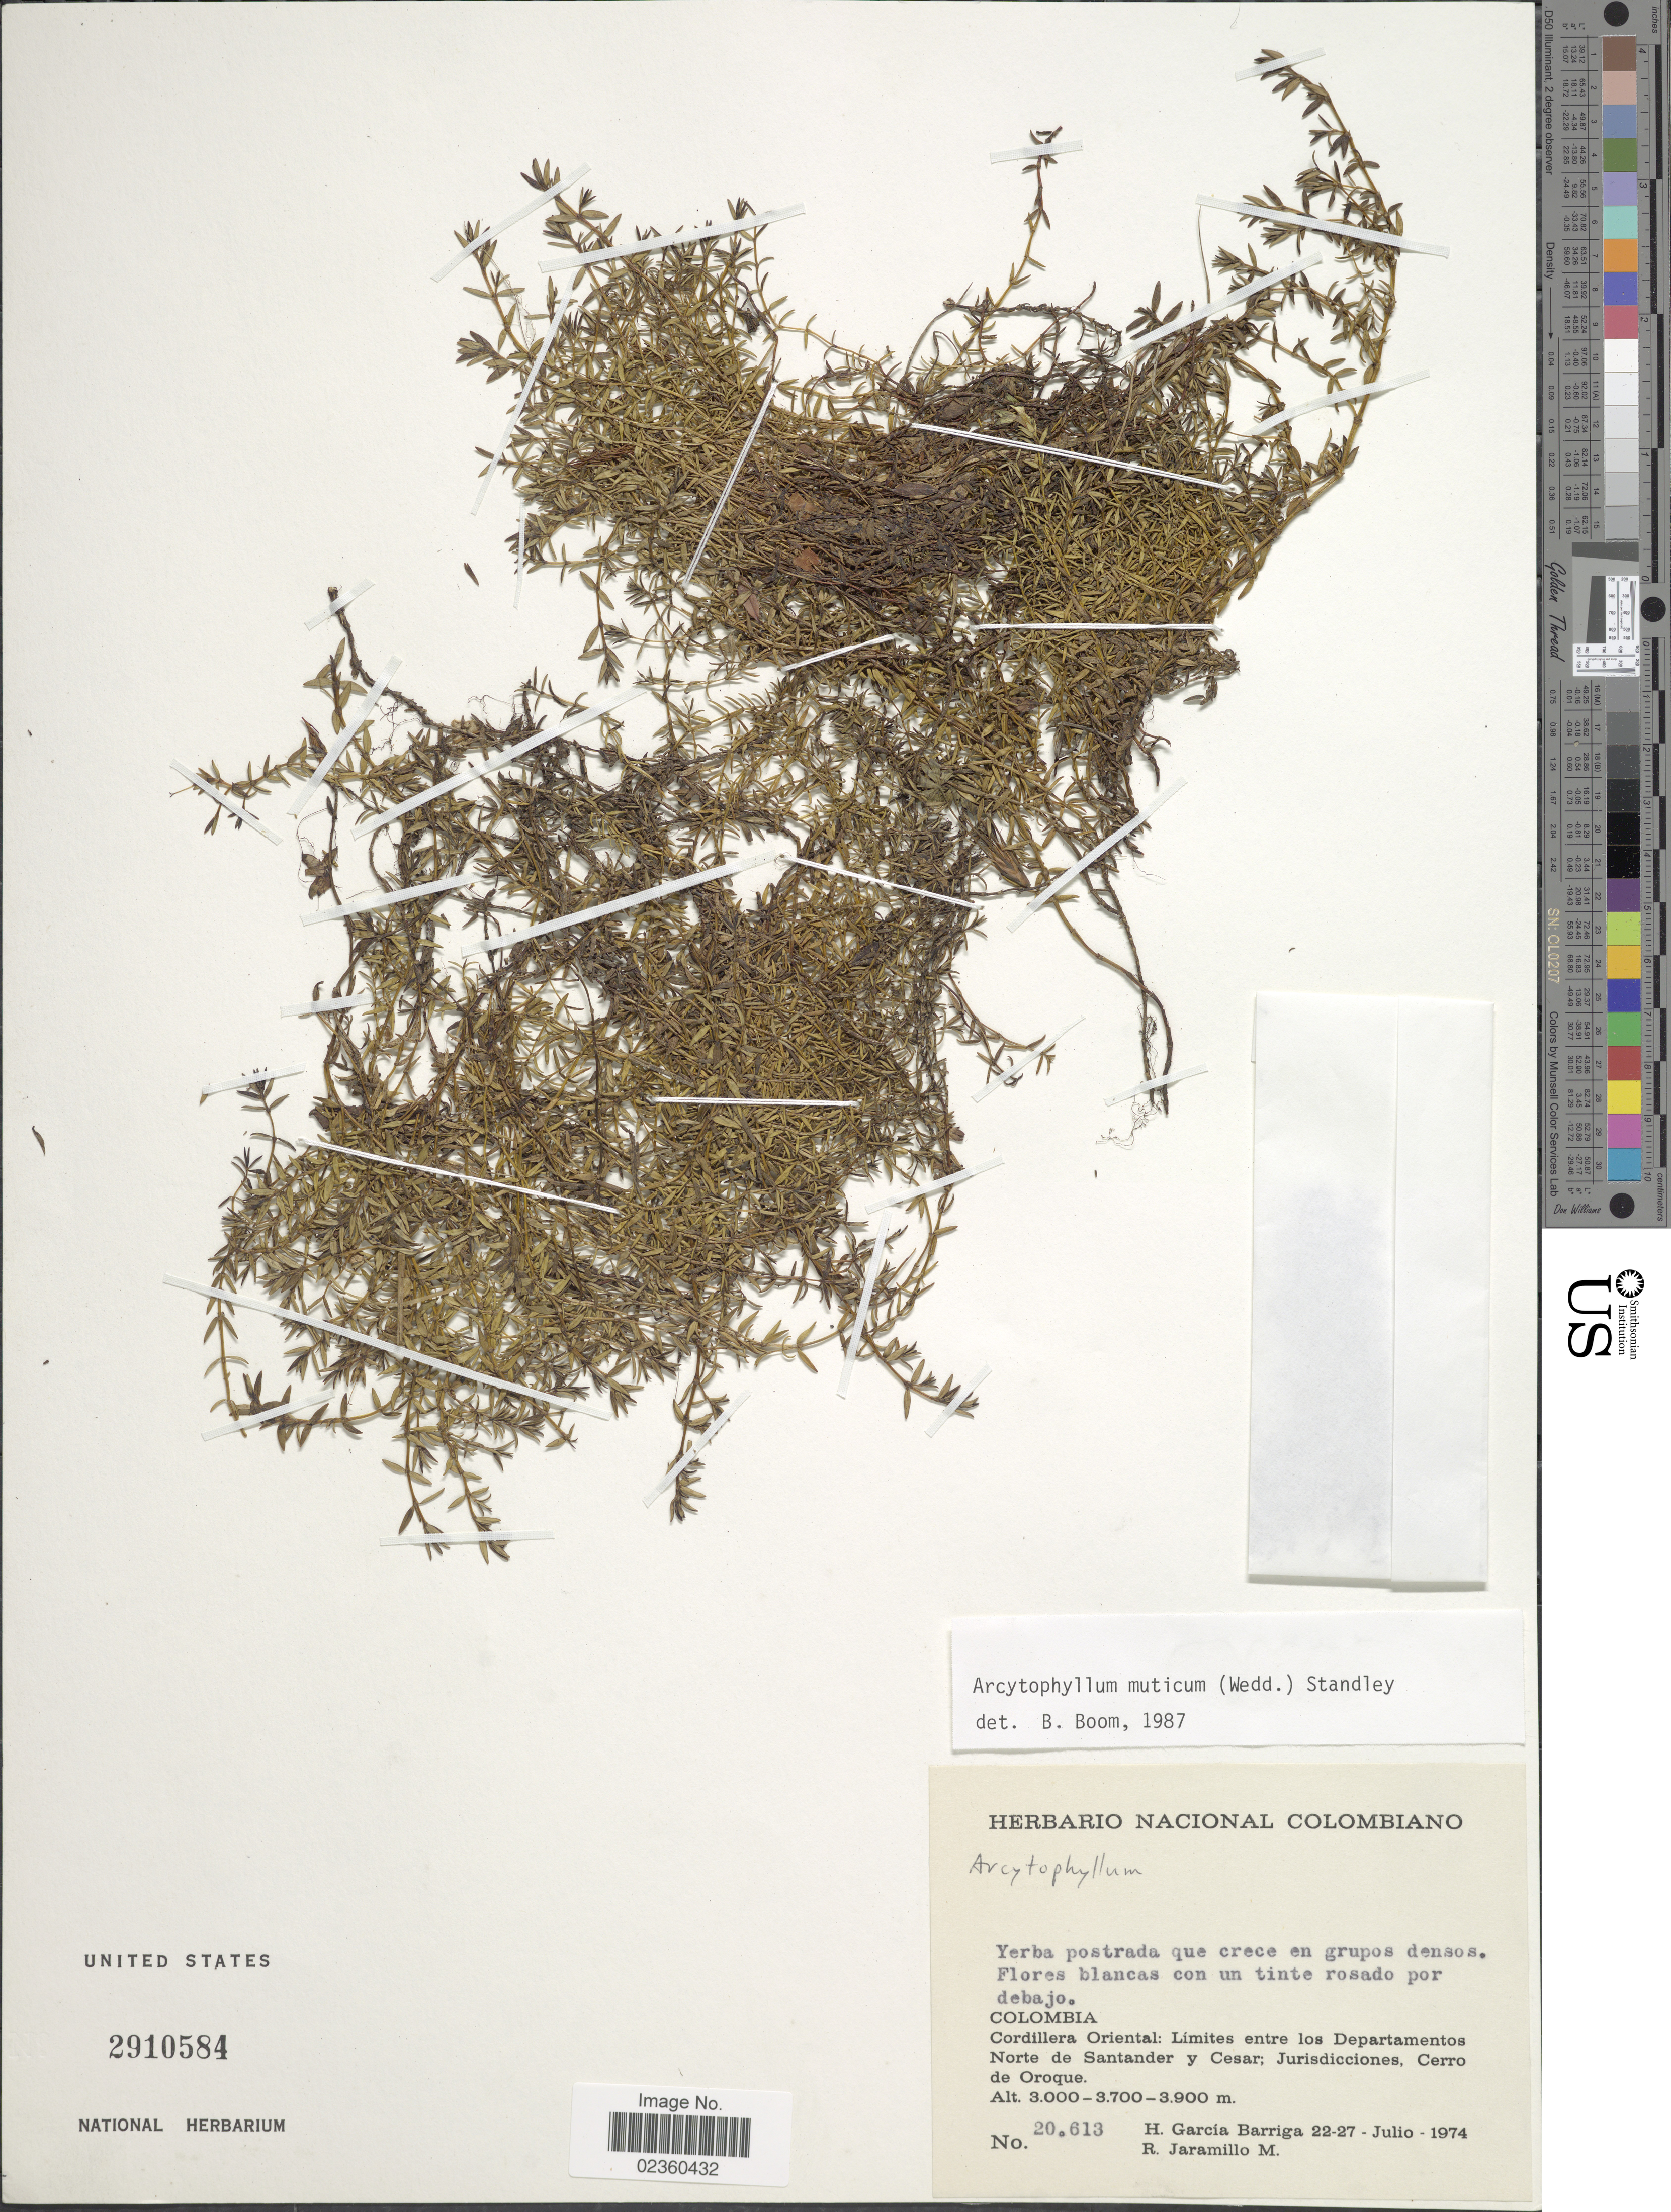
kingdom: Plantae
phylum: Tracheophyta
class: Magnoliopsida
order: Gentianales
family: Rubiaceae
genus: Arcytophyllum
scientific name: Arcytophyllum muticum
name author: (Wedd.) Standl.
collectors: H. García Barriga & R. Jaramillo M.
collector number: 20613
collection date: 1974-07-22/1974-07-27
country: Colombia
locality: Cordillera Oriental: Límites entre los Departamentos Norte de Santander y Cesar; Jurisdicciones, Cerro de Oroque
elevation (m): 3000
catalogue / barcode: US 2910584